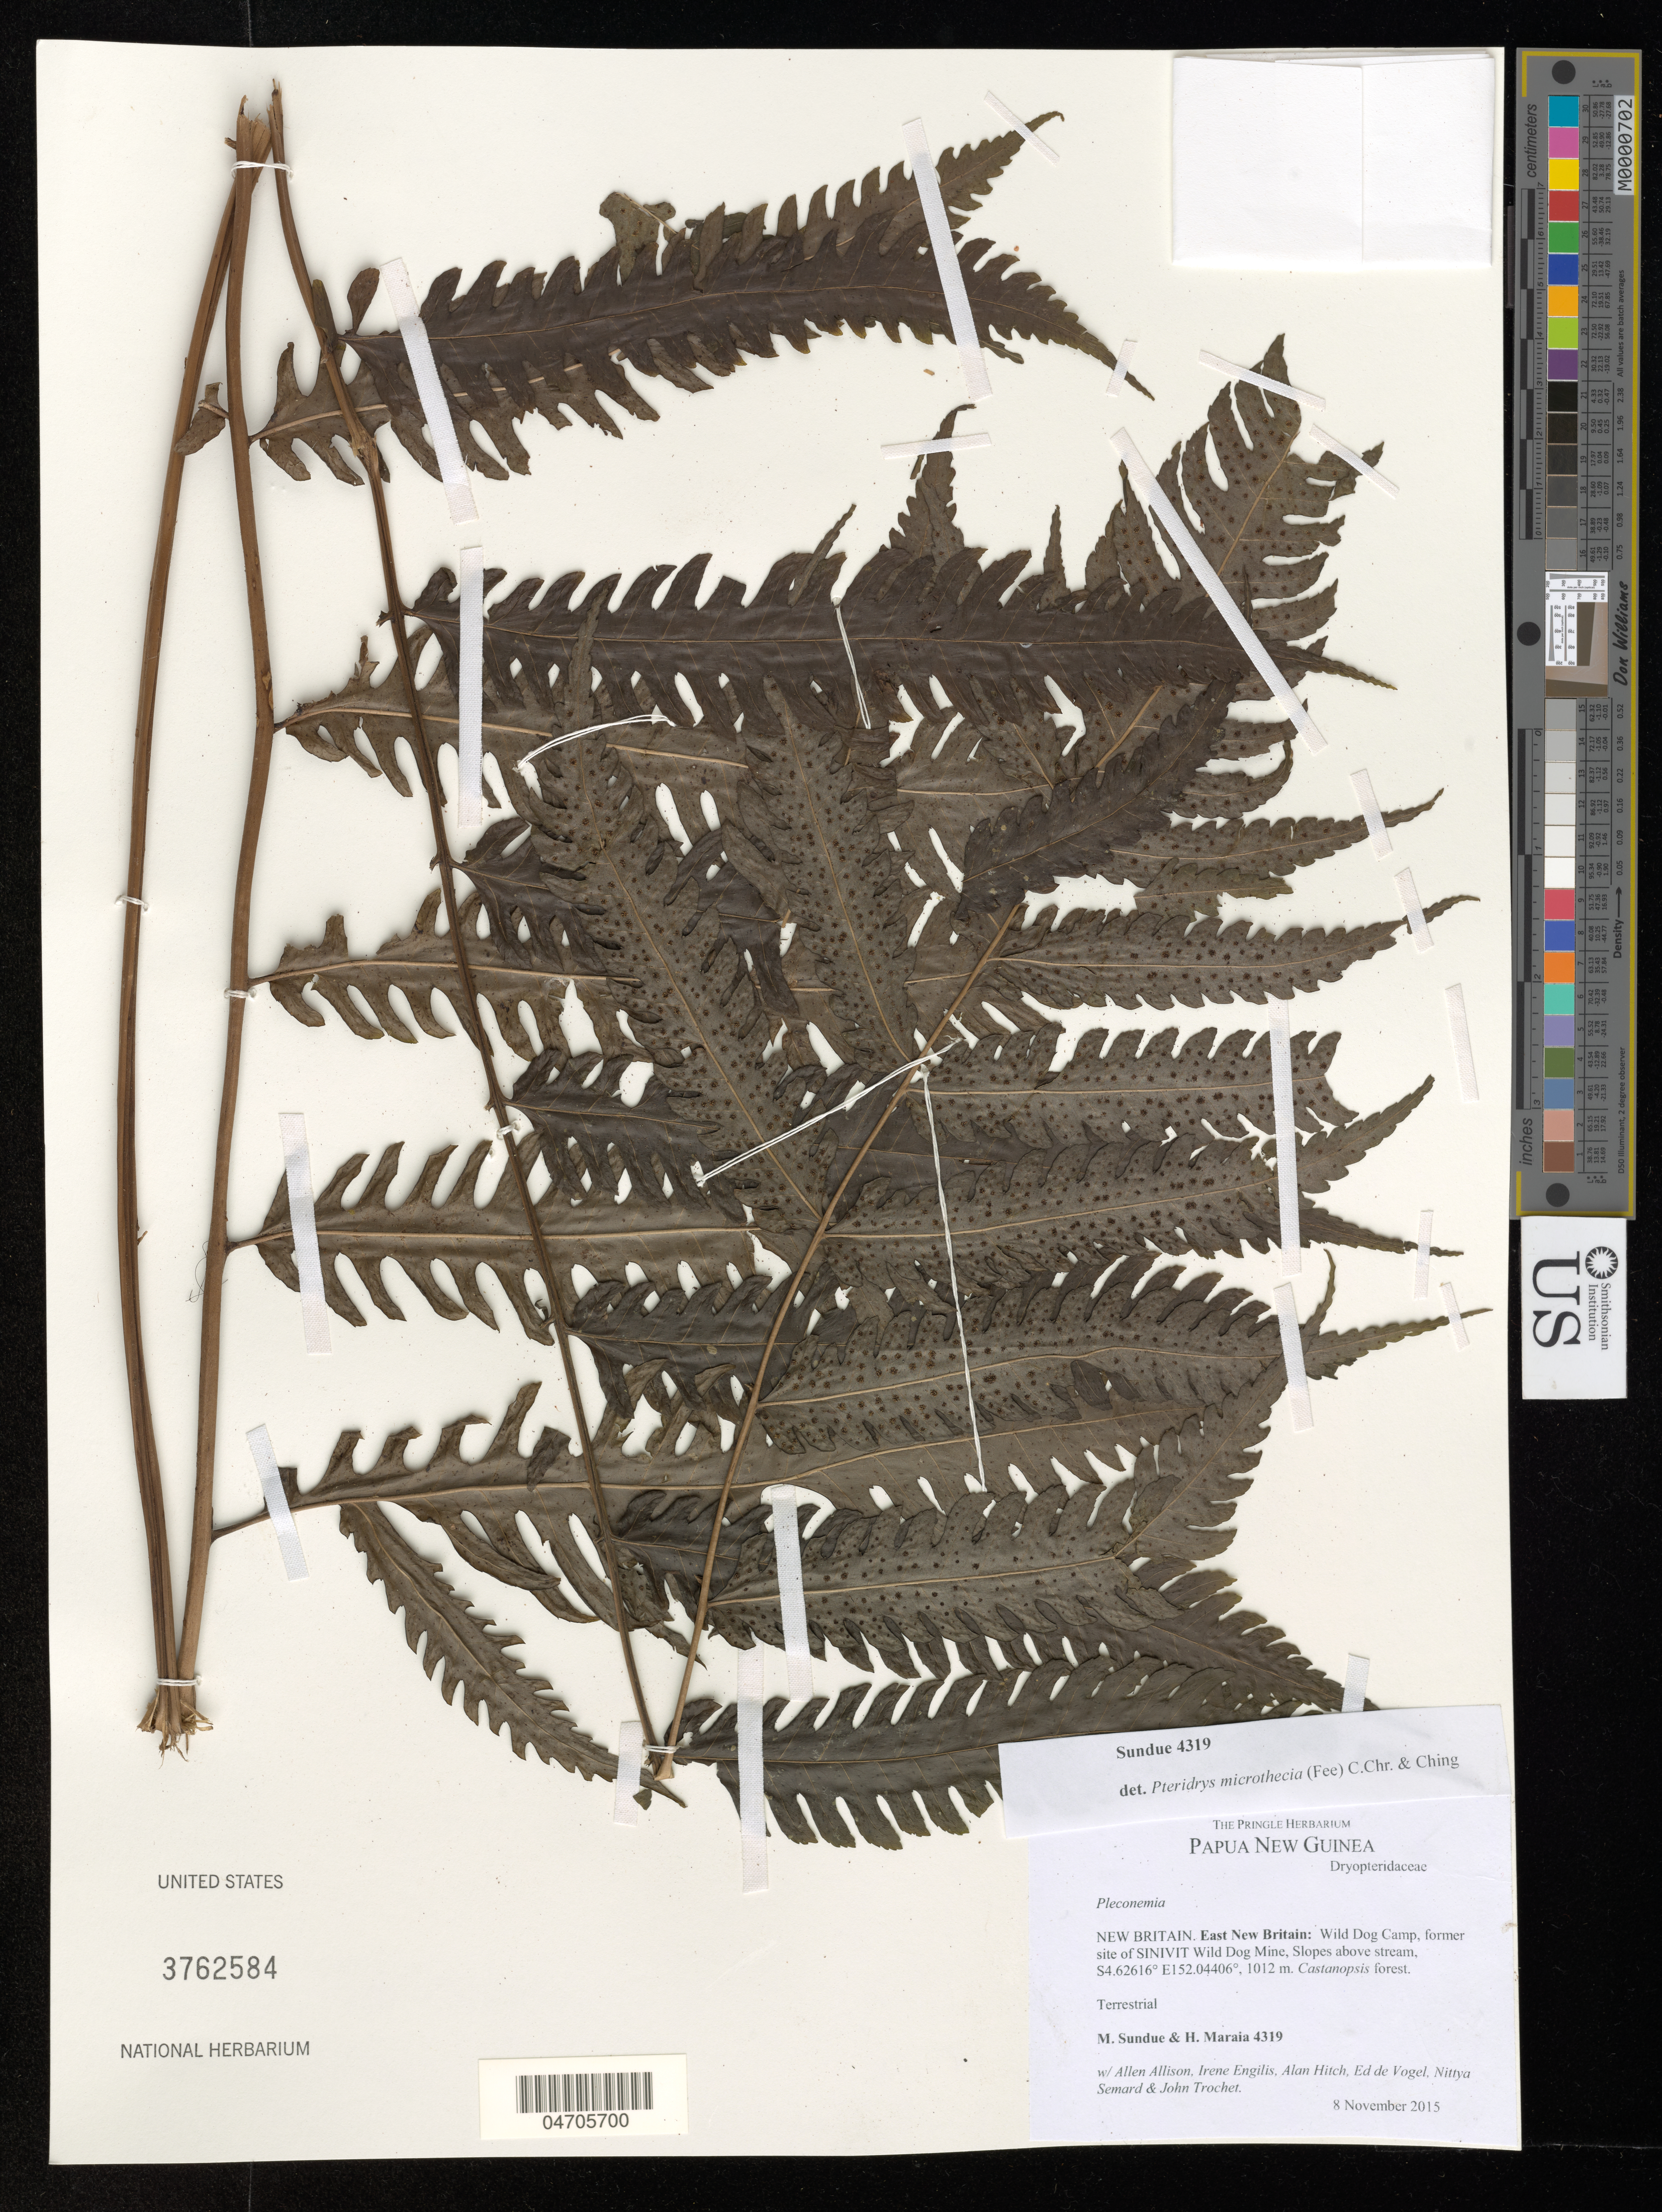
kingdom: Plantae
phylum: Tracheophyta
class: Polypodiopsida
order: Polypodiales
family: Tectariaceae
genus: Pteridrys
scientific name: Pteridrys microthecia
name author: (Fée) C. Chr. & Ching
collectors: M. Sundue, H. Maraia, A. Allison & A. Garcia Jimenez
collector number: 4319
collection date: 2015-11-08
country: Papua New Guinea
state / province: East New Britain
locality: New Britain. Wild Dog Camp, former site of SINIVIT Wild Dog Mine, Slopes above stream.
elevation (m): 1012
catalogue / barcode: US 3762584